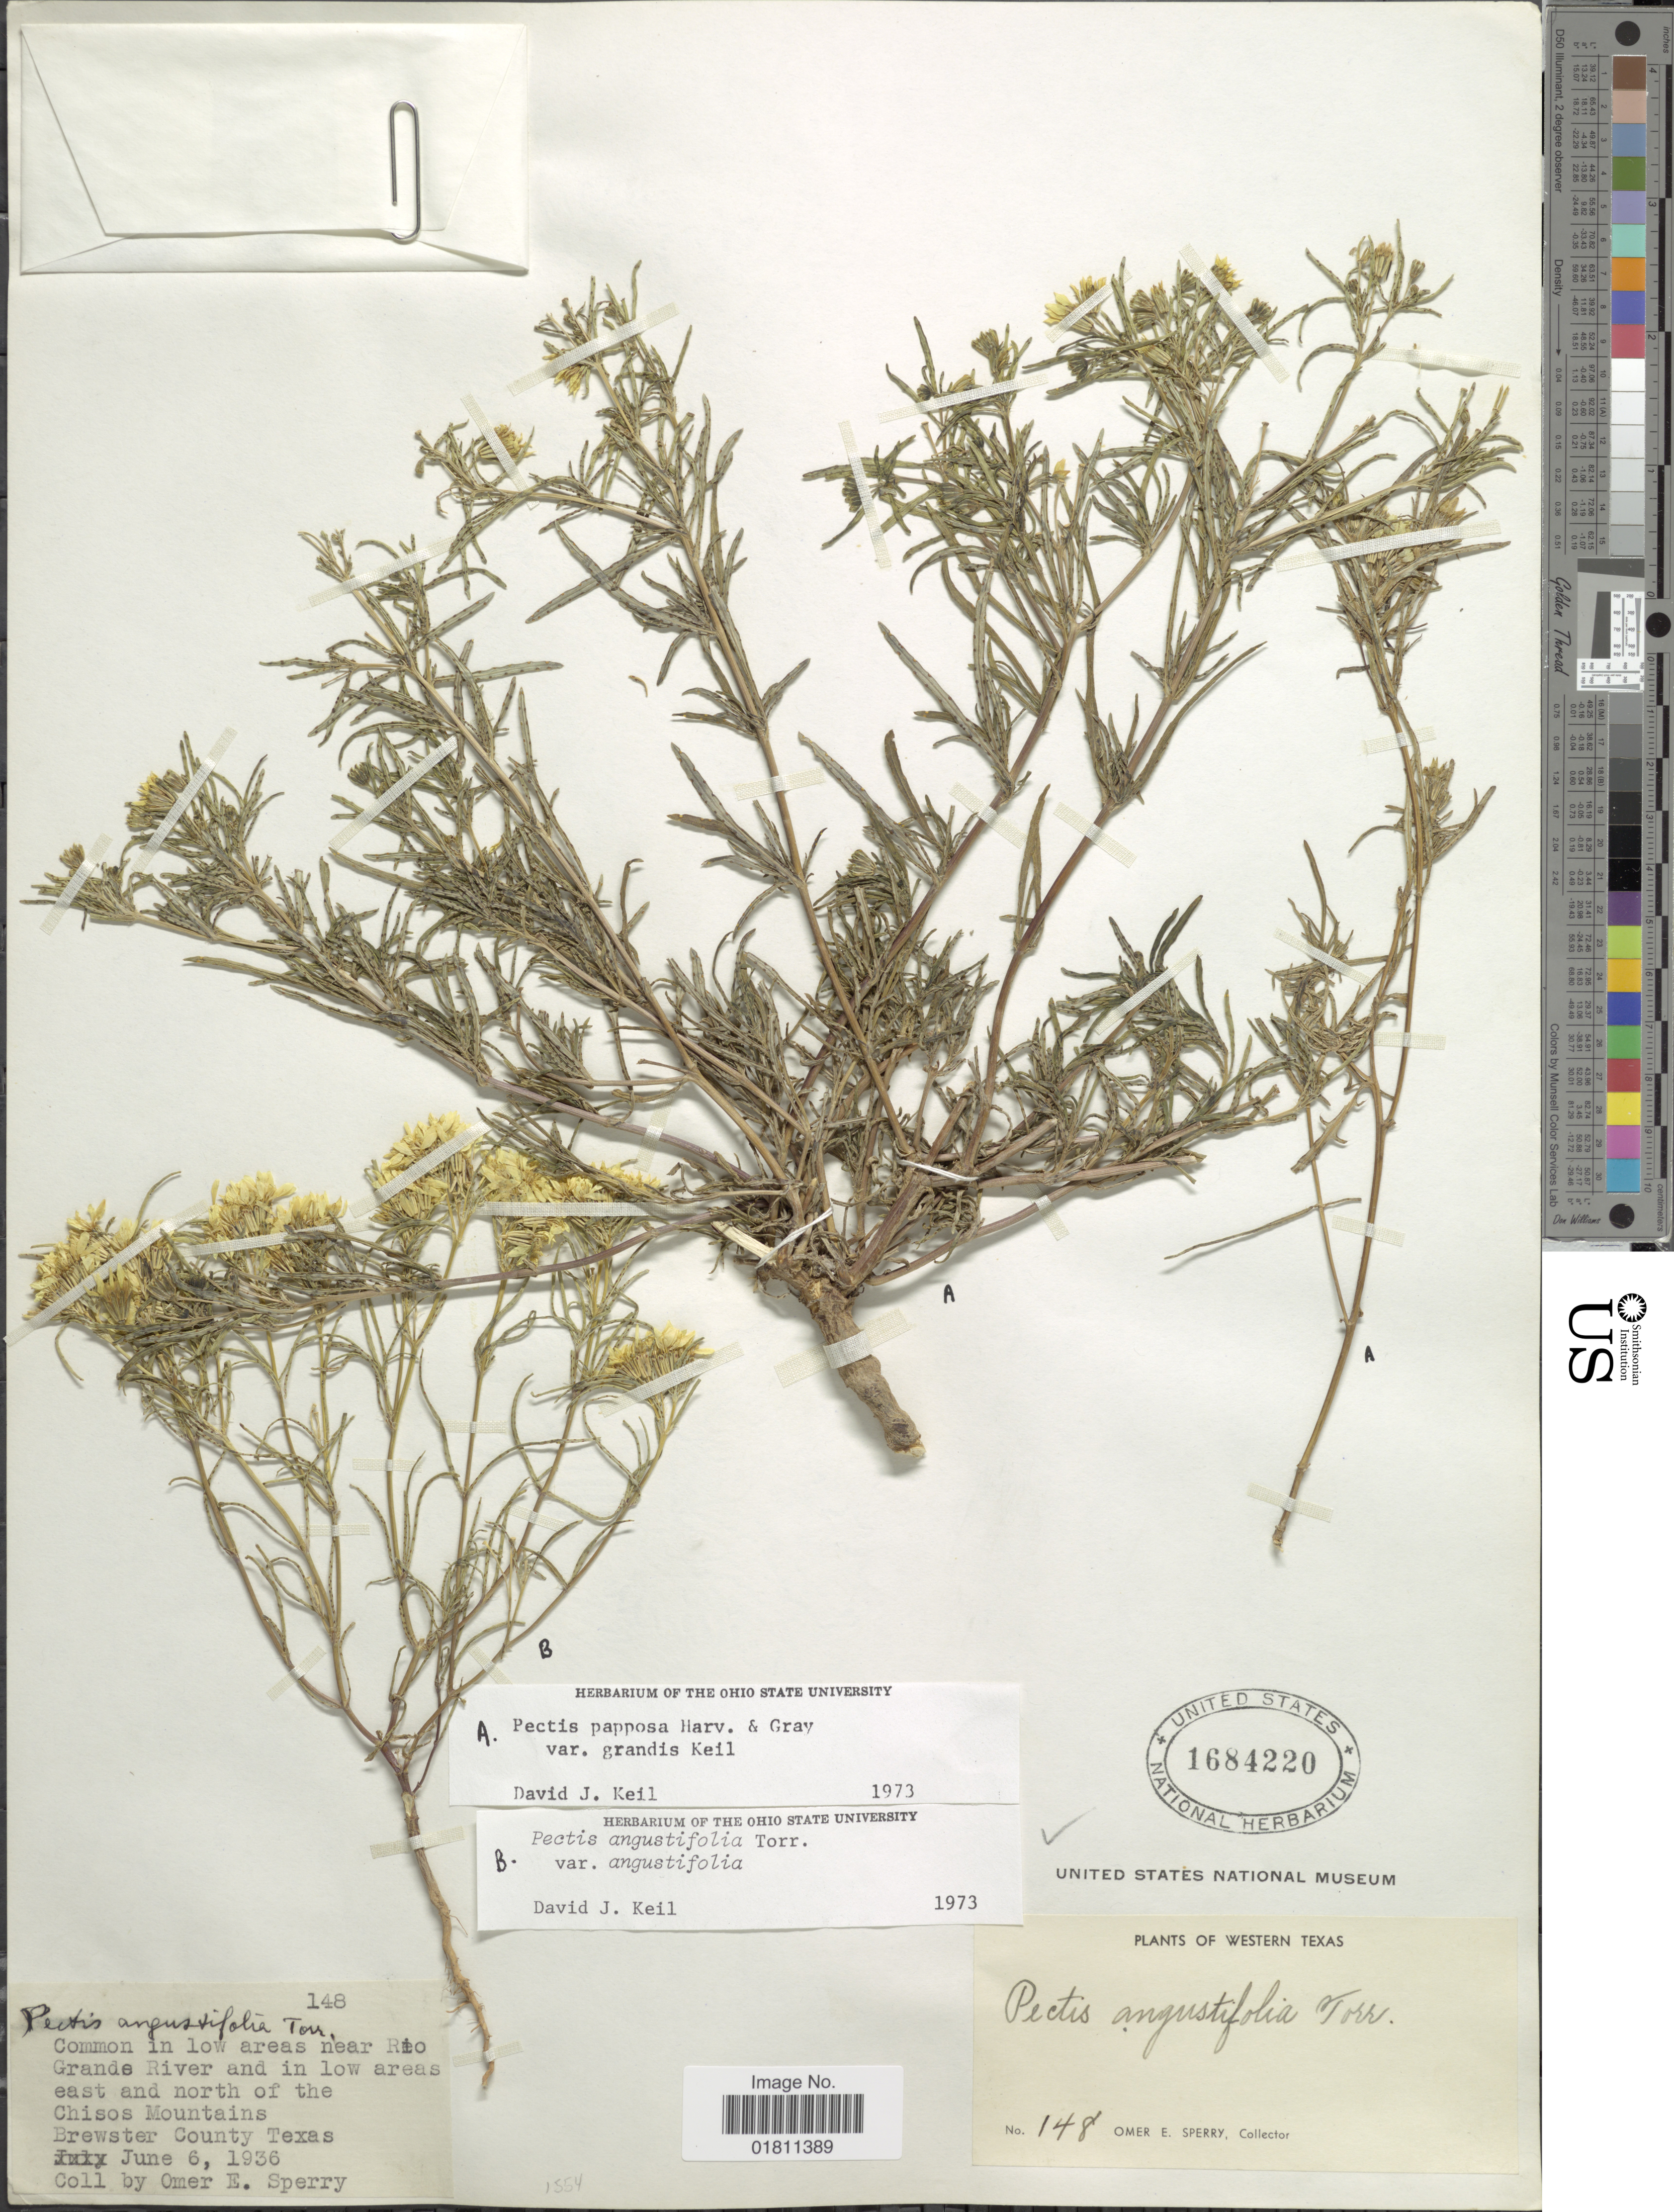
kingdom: Plantae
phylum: Tracheophyta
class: Magnoliopsida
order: Asterales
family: Asteraceae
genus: Pectis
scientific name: Pectis angustifolia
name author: Torr.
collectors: O. E. Sperry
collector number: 148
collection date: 1936-06-06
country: United States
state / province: Texas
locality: Western Texas. Grande River and in low areas east and north of the Chisos Mountains. Brewster County Texas.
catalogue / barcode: US 1684220